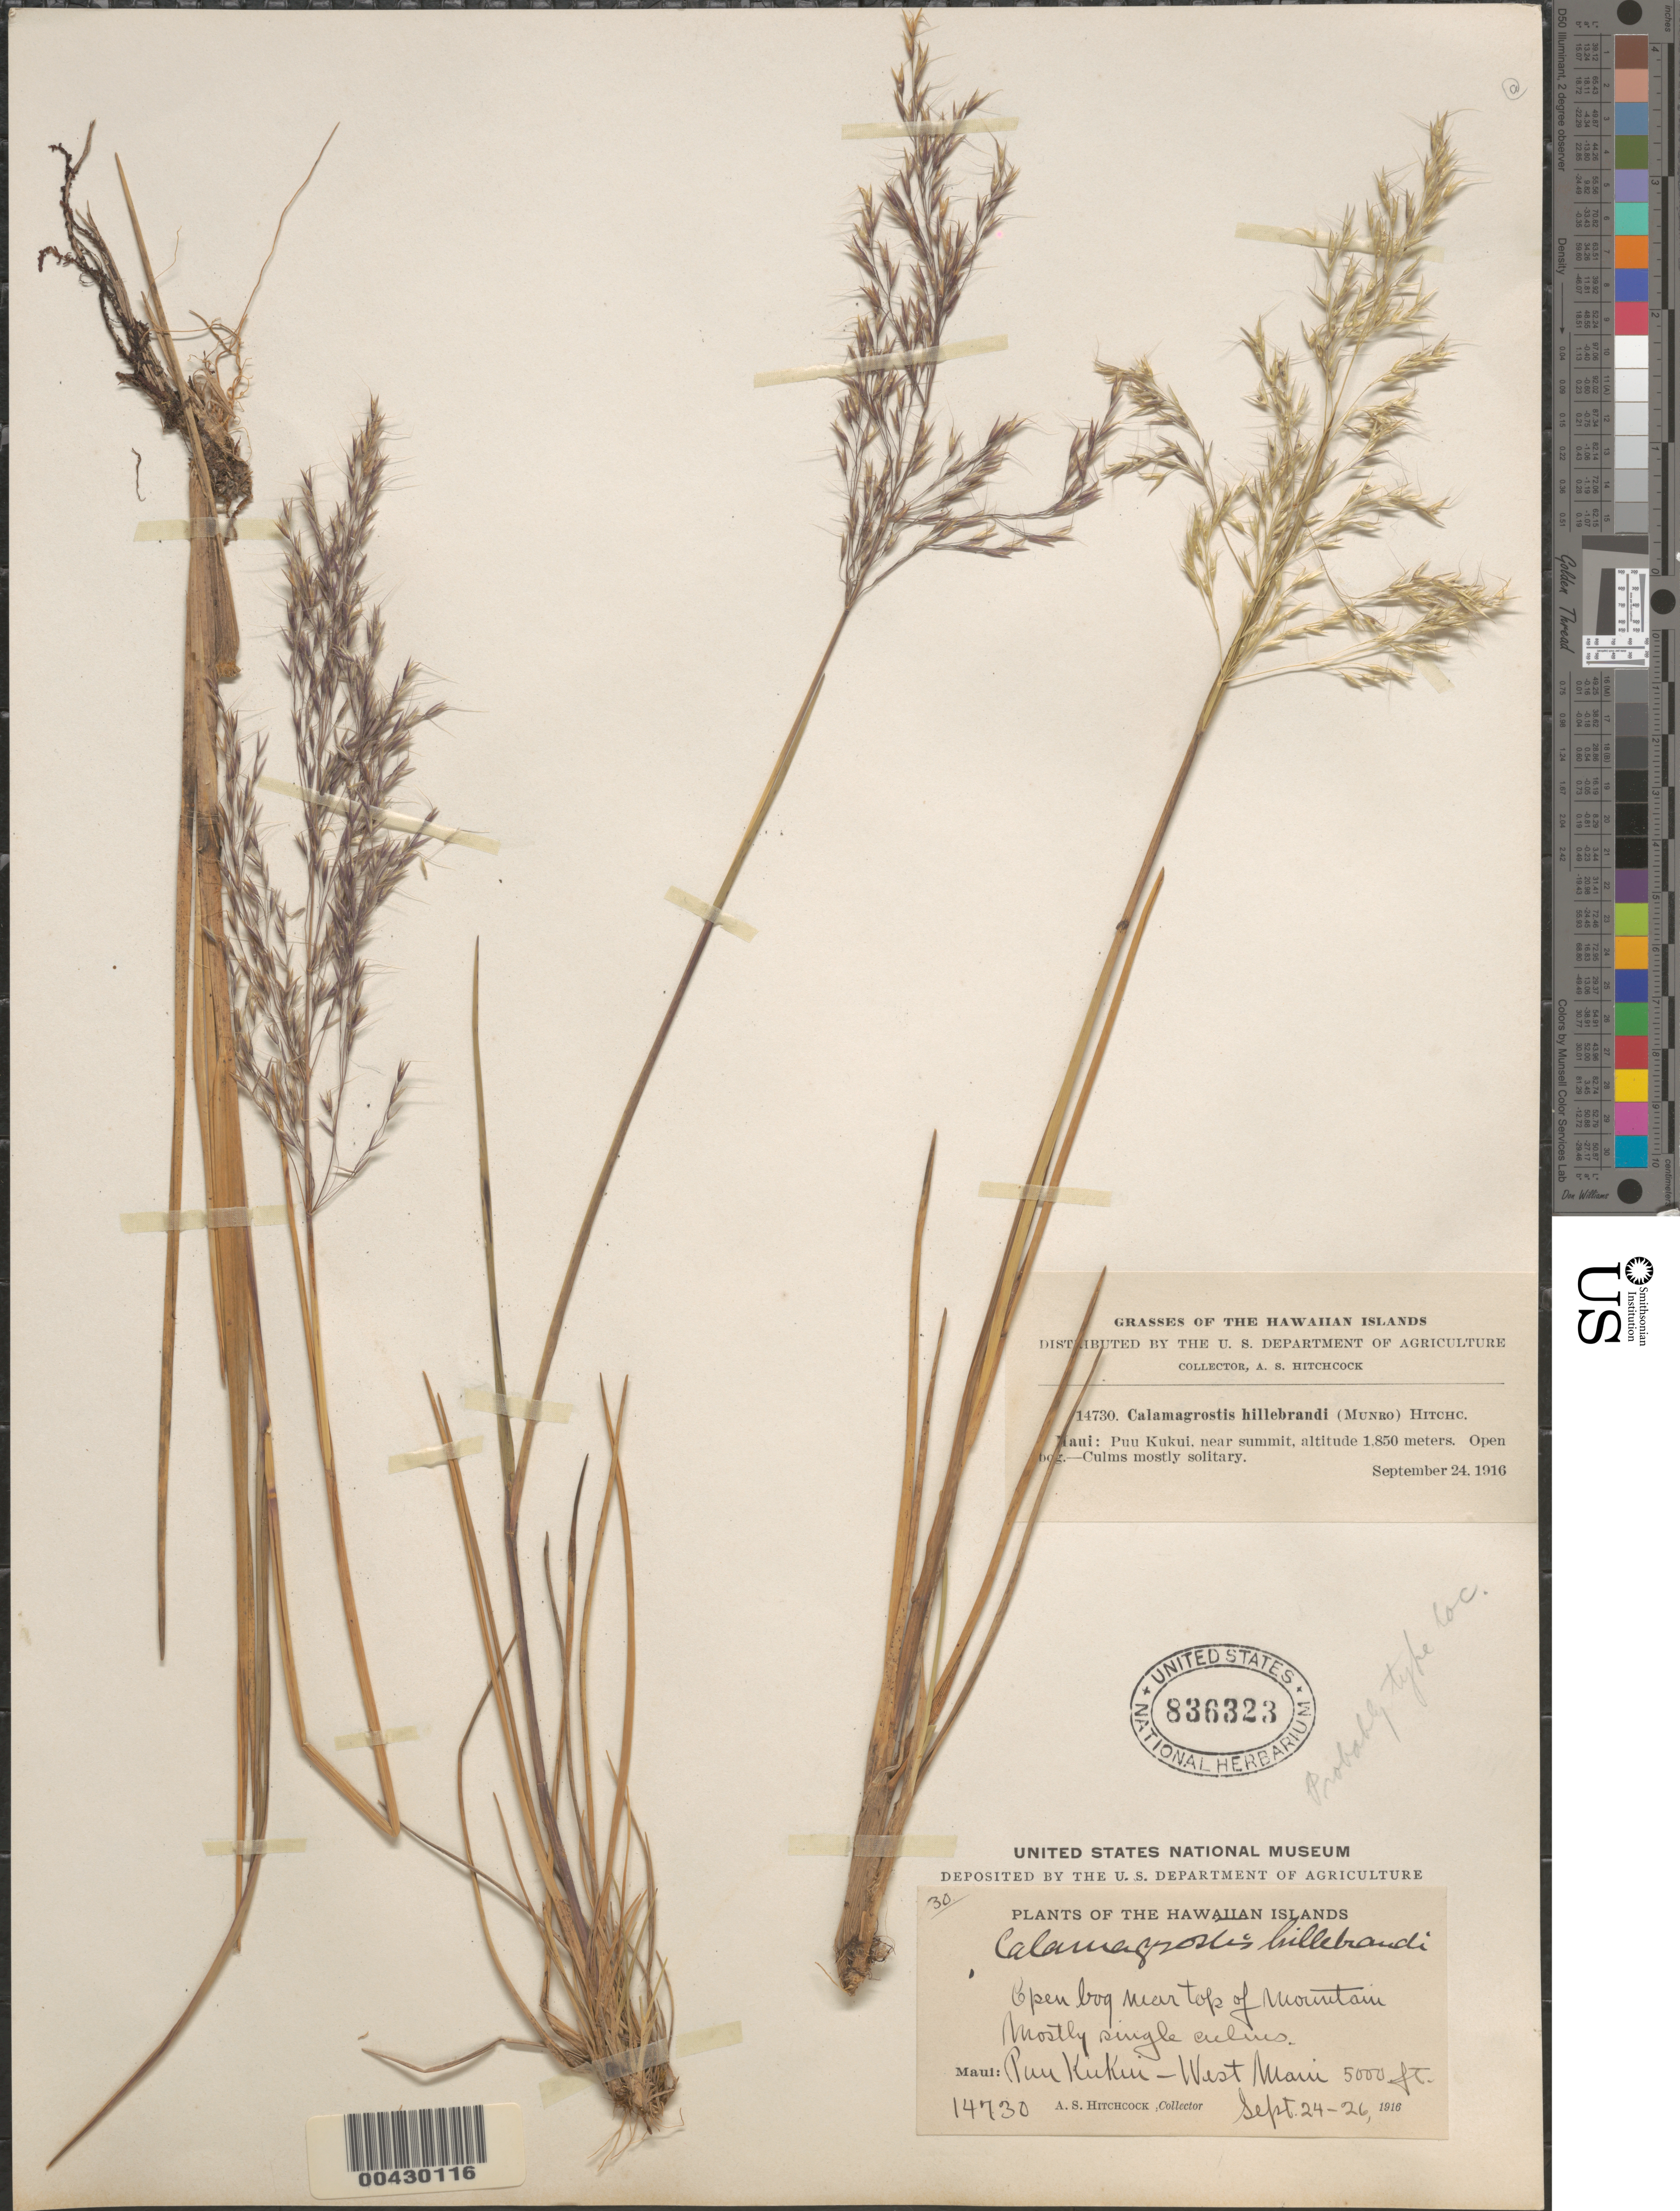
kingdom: Plantae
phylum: Tracheophyta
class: Liliopsida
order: Poales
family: Poaceae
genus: Calamagrostis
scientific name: Calamagrostis hillebrandii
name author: (Munro ex Hillebr.) Hitchc.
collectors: A. S. Hitchcock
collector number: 14730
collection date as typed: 24 Sep 1916 to 26 Sep 1916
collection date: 1916-09-24/1916-09-26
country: United States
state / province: Hawaii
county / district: Maui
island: Maui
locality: Puu Kukui, near top of mountain - West Maui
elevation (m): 1524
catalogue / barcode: US 836323